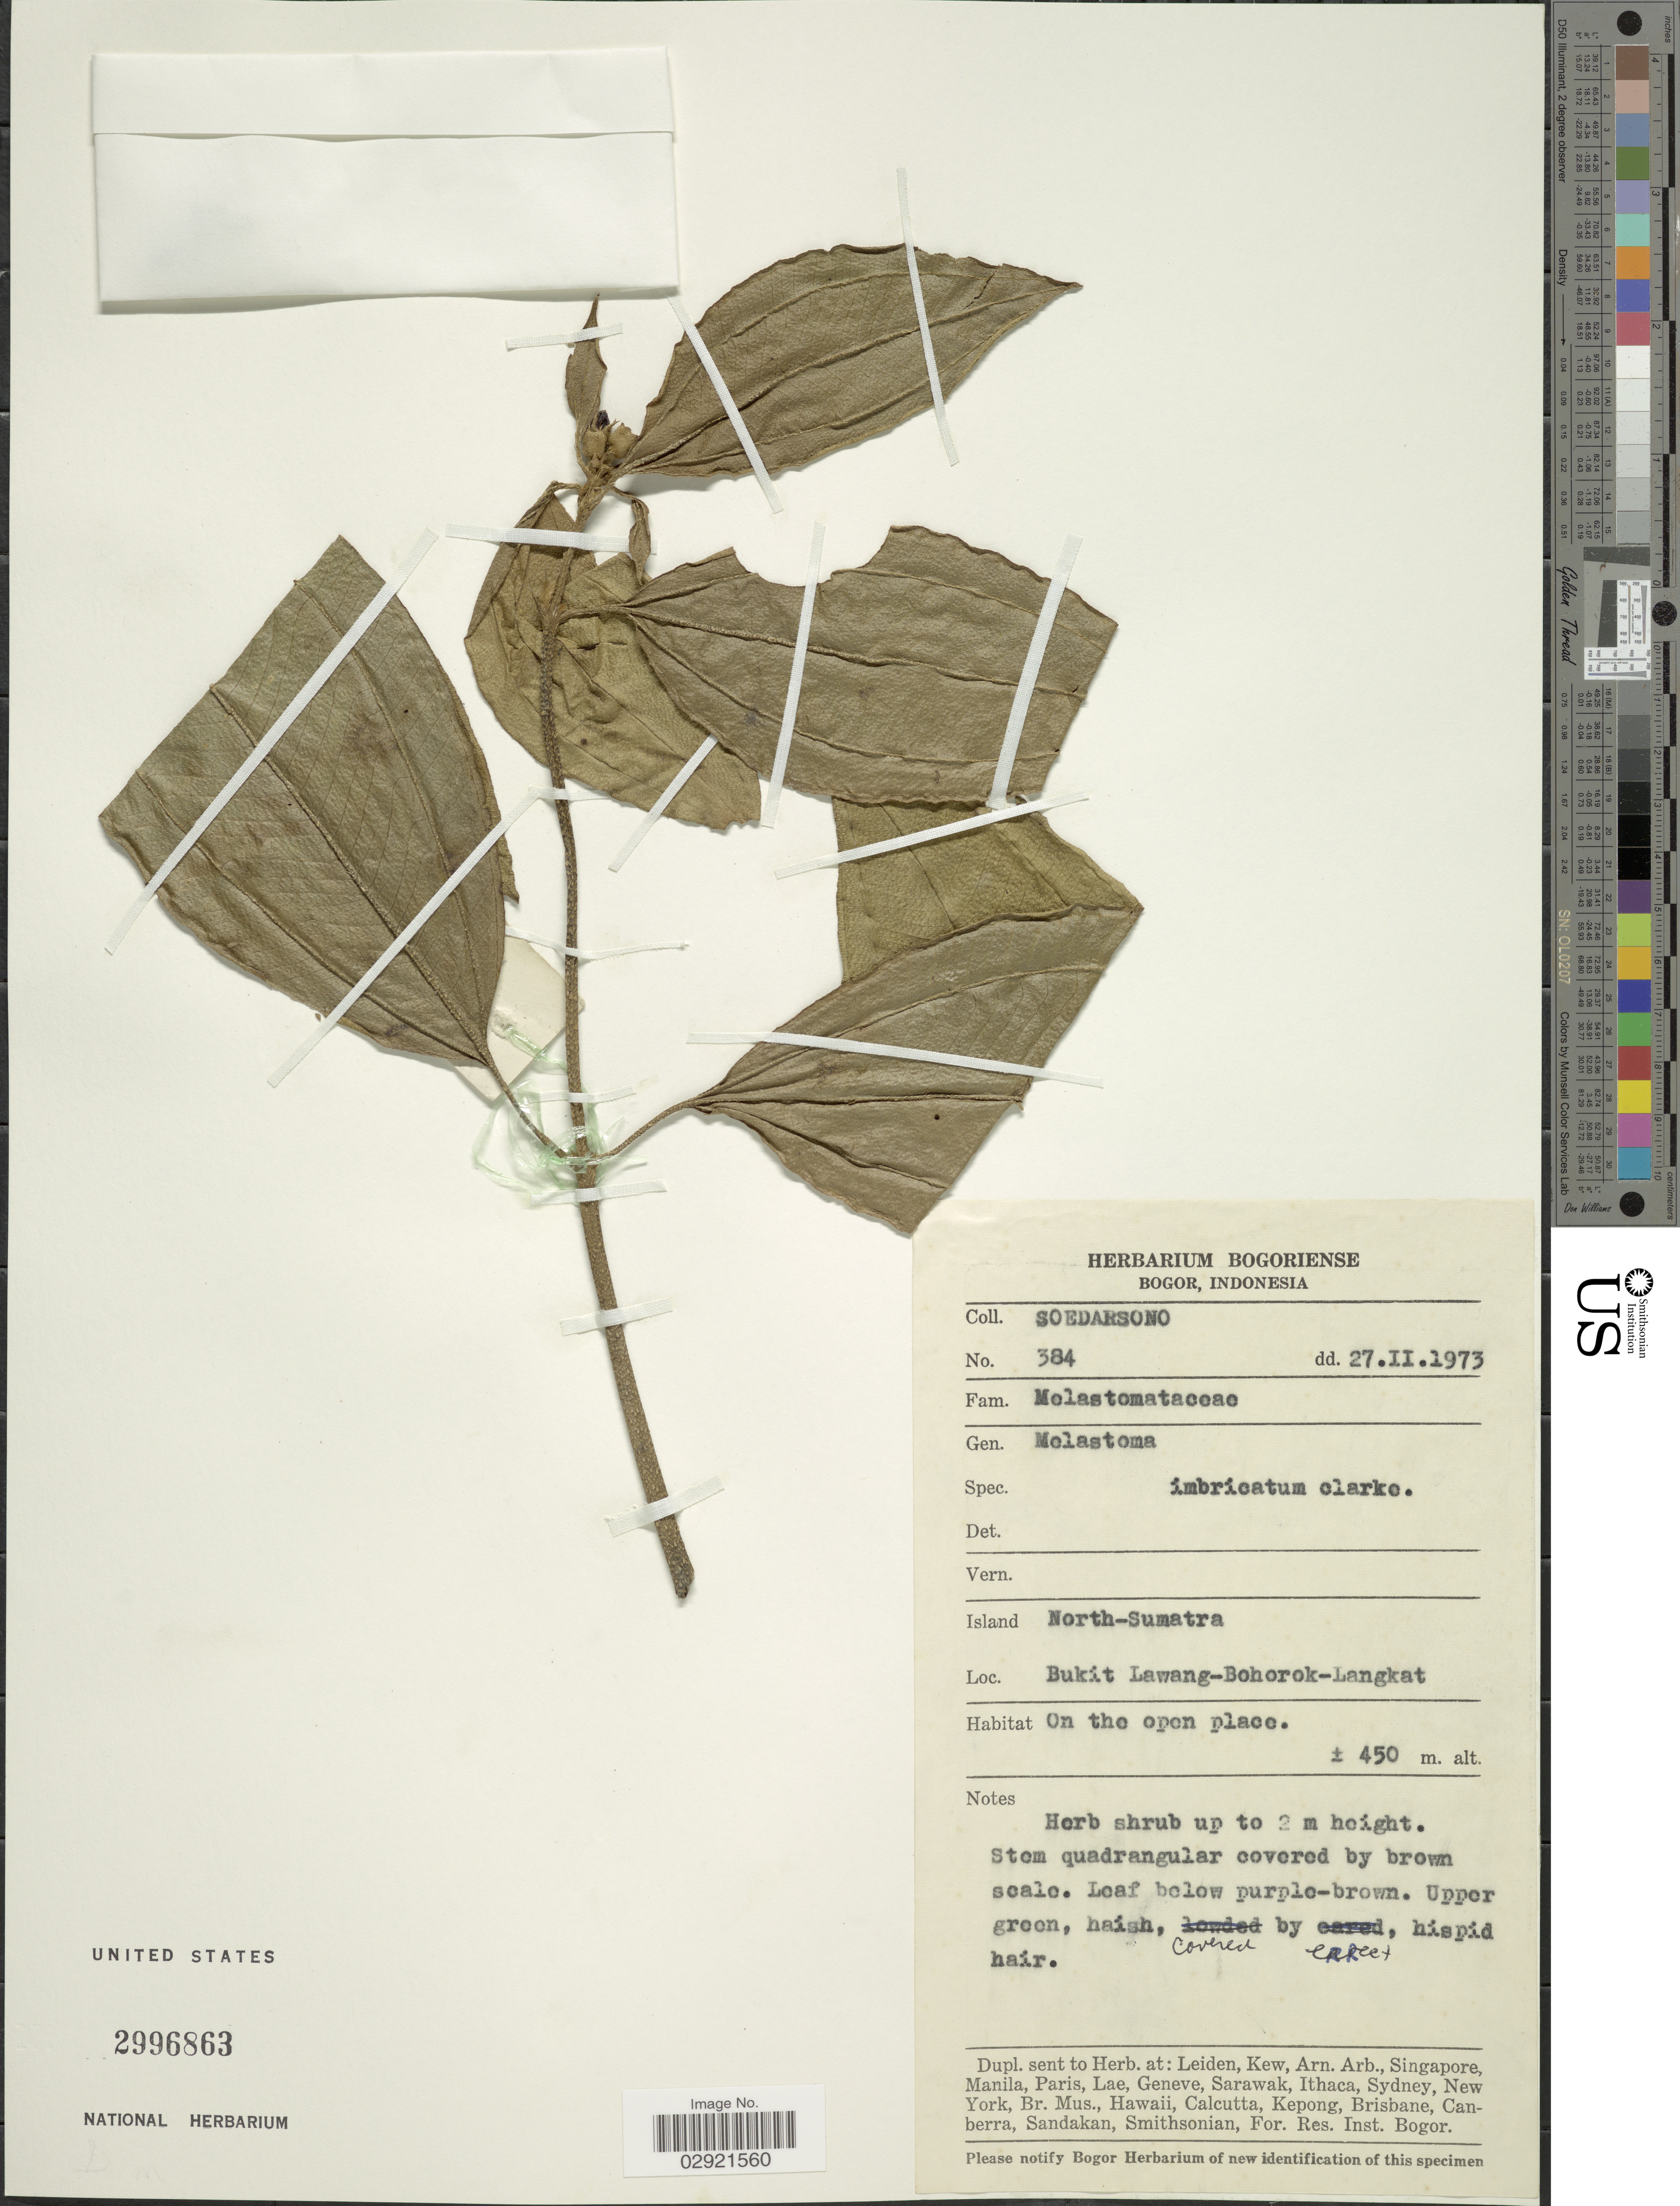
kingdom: Plantae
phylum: Tracheophyta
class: Magnoliopsida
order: Myrtales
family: Melastomataceae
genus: Melastoma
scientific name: Melastoma imbricatum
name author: Wall. ex Triana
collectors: Soedarsono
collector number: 384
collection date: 1973-02-27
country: Indonesia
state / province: Sumatra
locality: Island North-Sumatra. Bukit Lawang-Bohorok-Langkat.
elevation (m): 450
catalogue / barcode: US 2996863